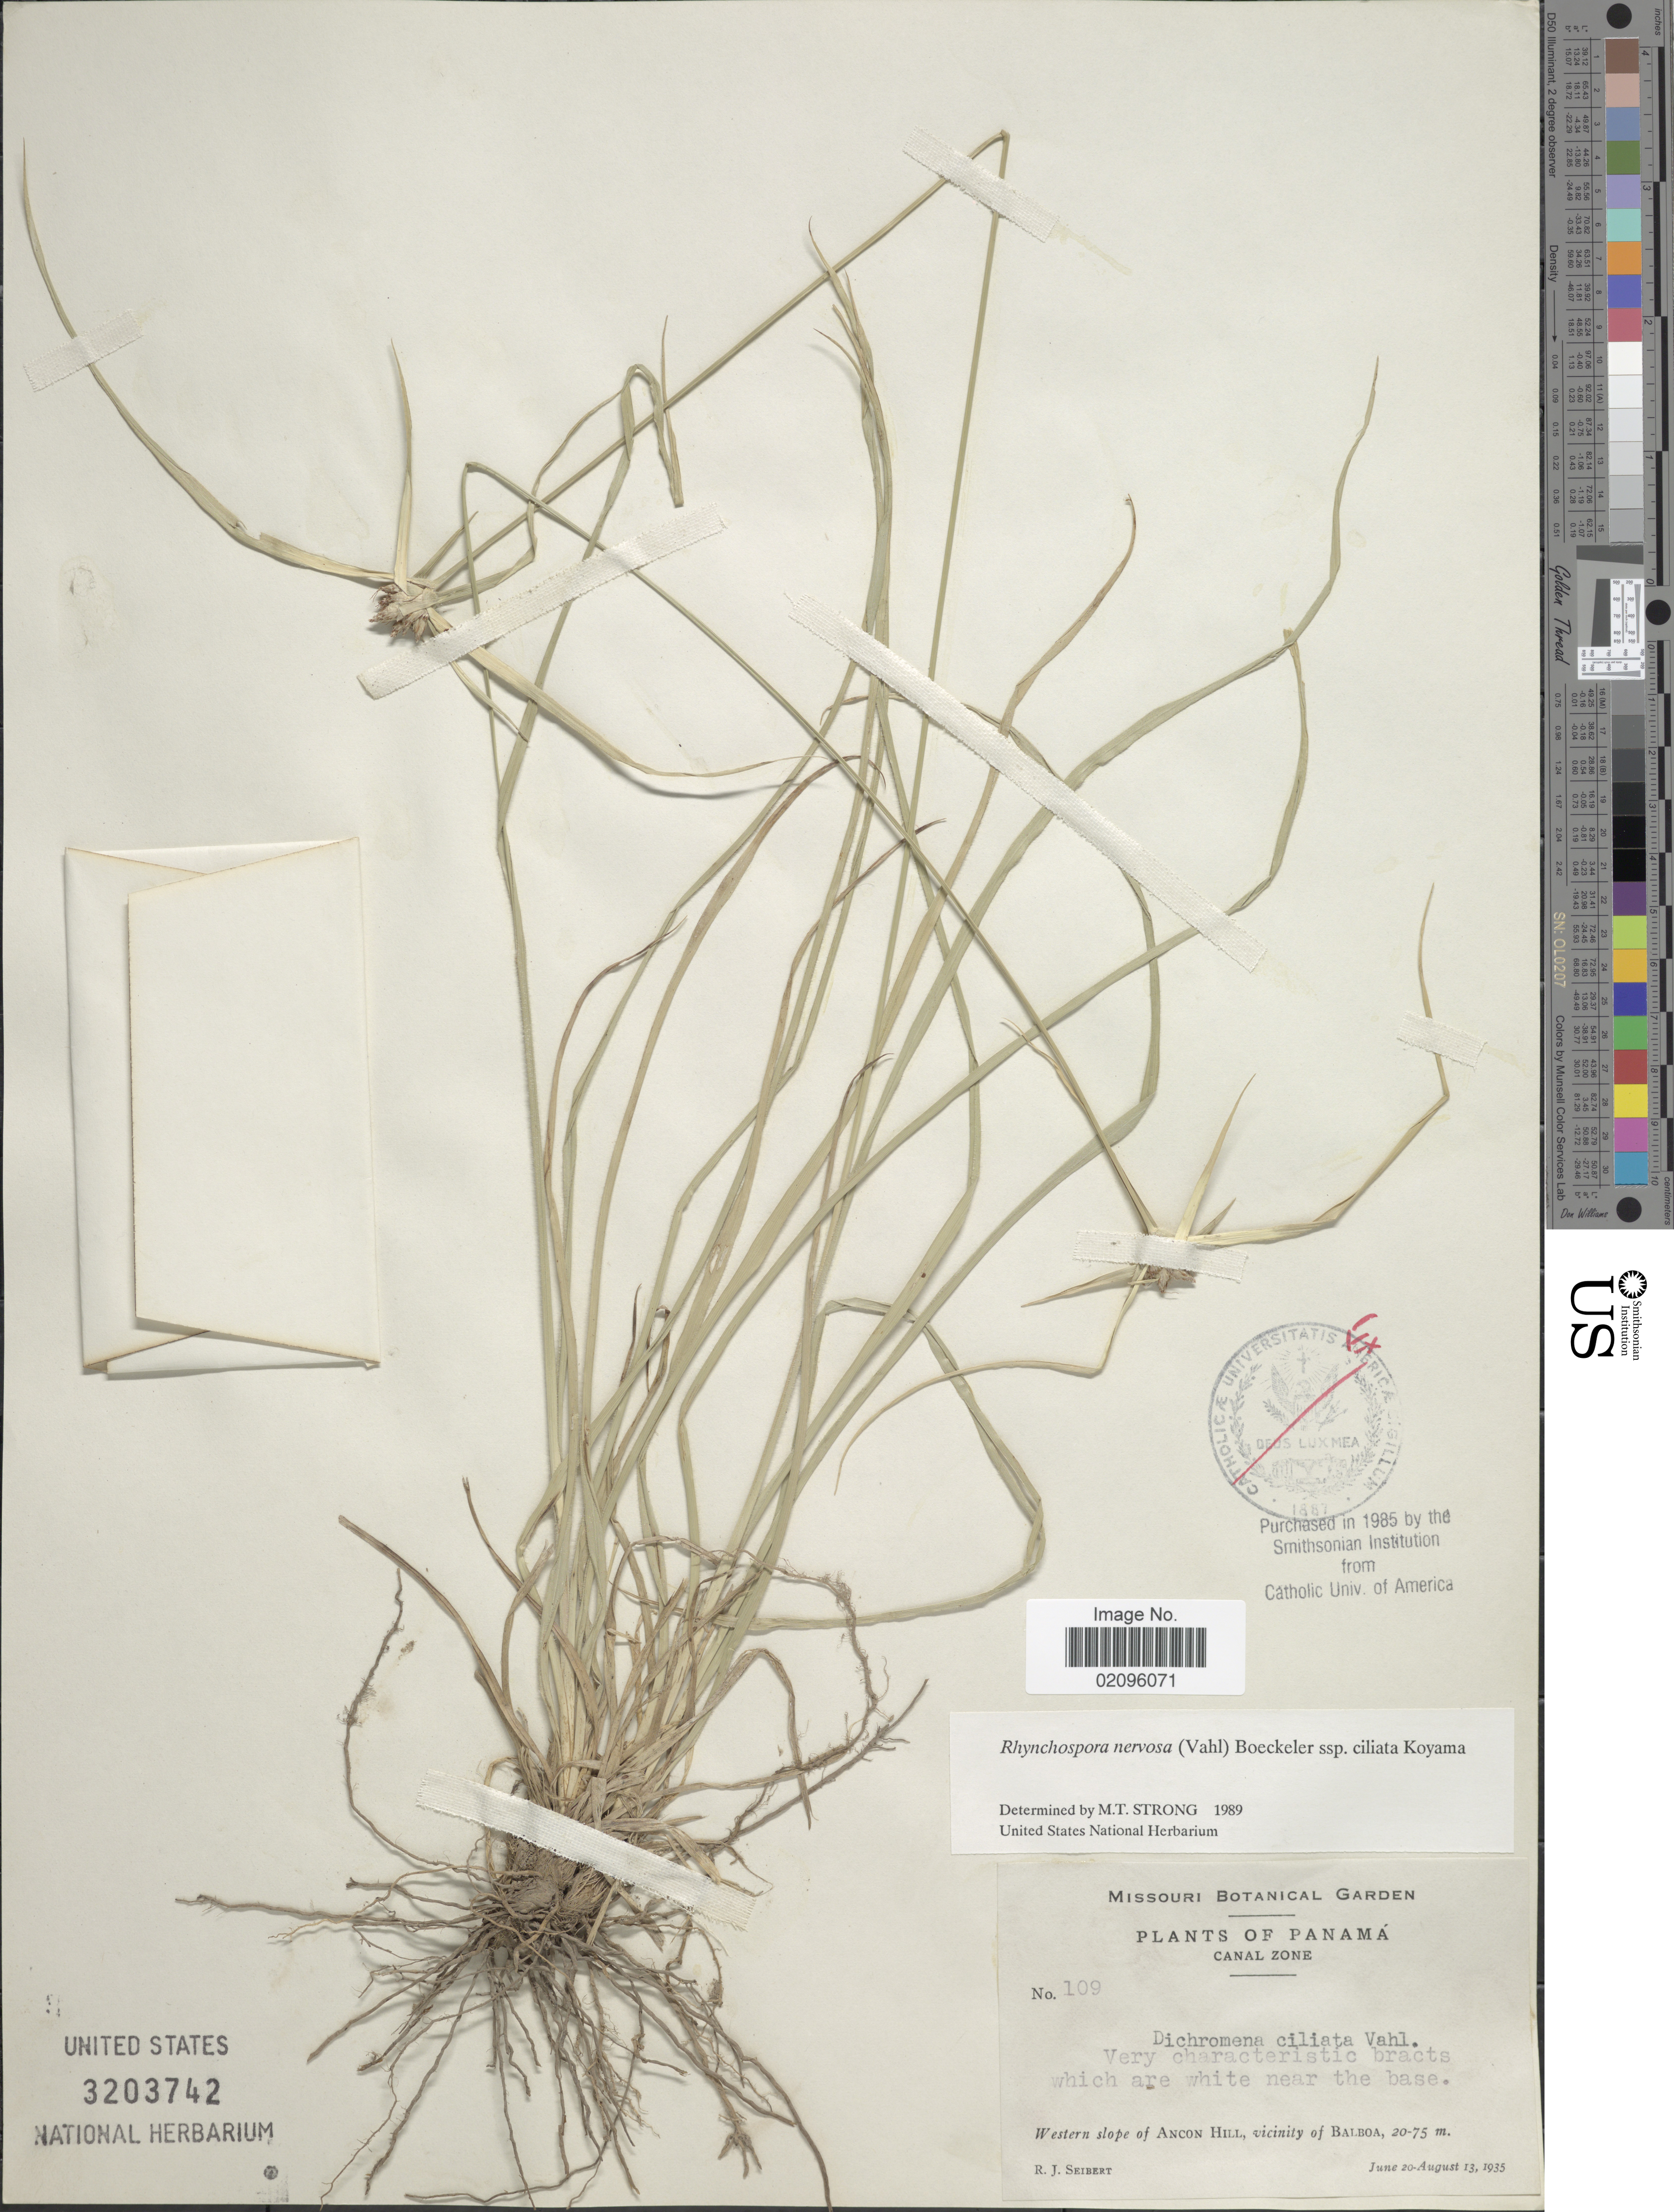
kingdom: Plantae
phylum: Tracheophyta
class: Liliopsida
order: Poales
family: Cyperaceae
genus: Rhynchospora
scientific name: Rhynchospora nervosa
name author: (Vahl) Boeckeler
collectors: R. J. Seibert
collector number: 109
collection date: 1935-06-20/1935-08-13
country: Panama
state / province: Colón / Panamá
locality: Canal Zone, western slope of Ancon Hill, vicinity of Balboa.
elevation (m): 20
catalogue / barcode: US 3203742